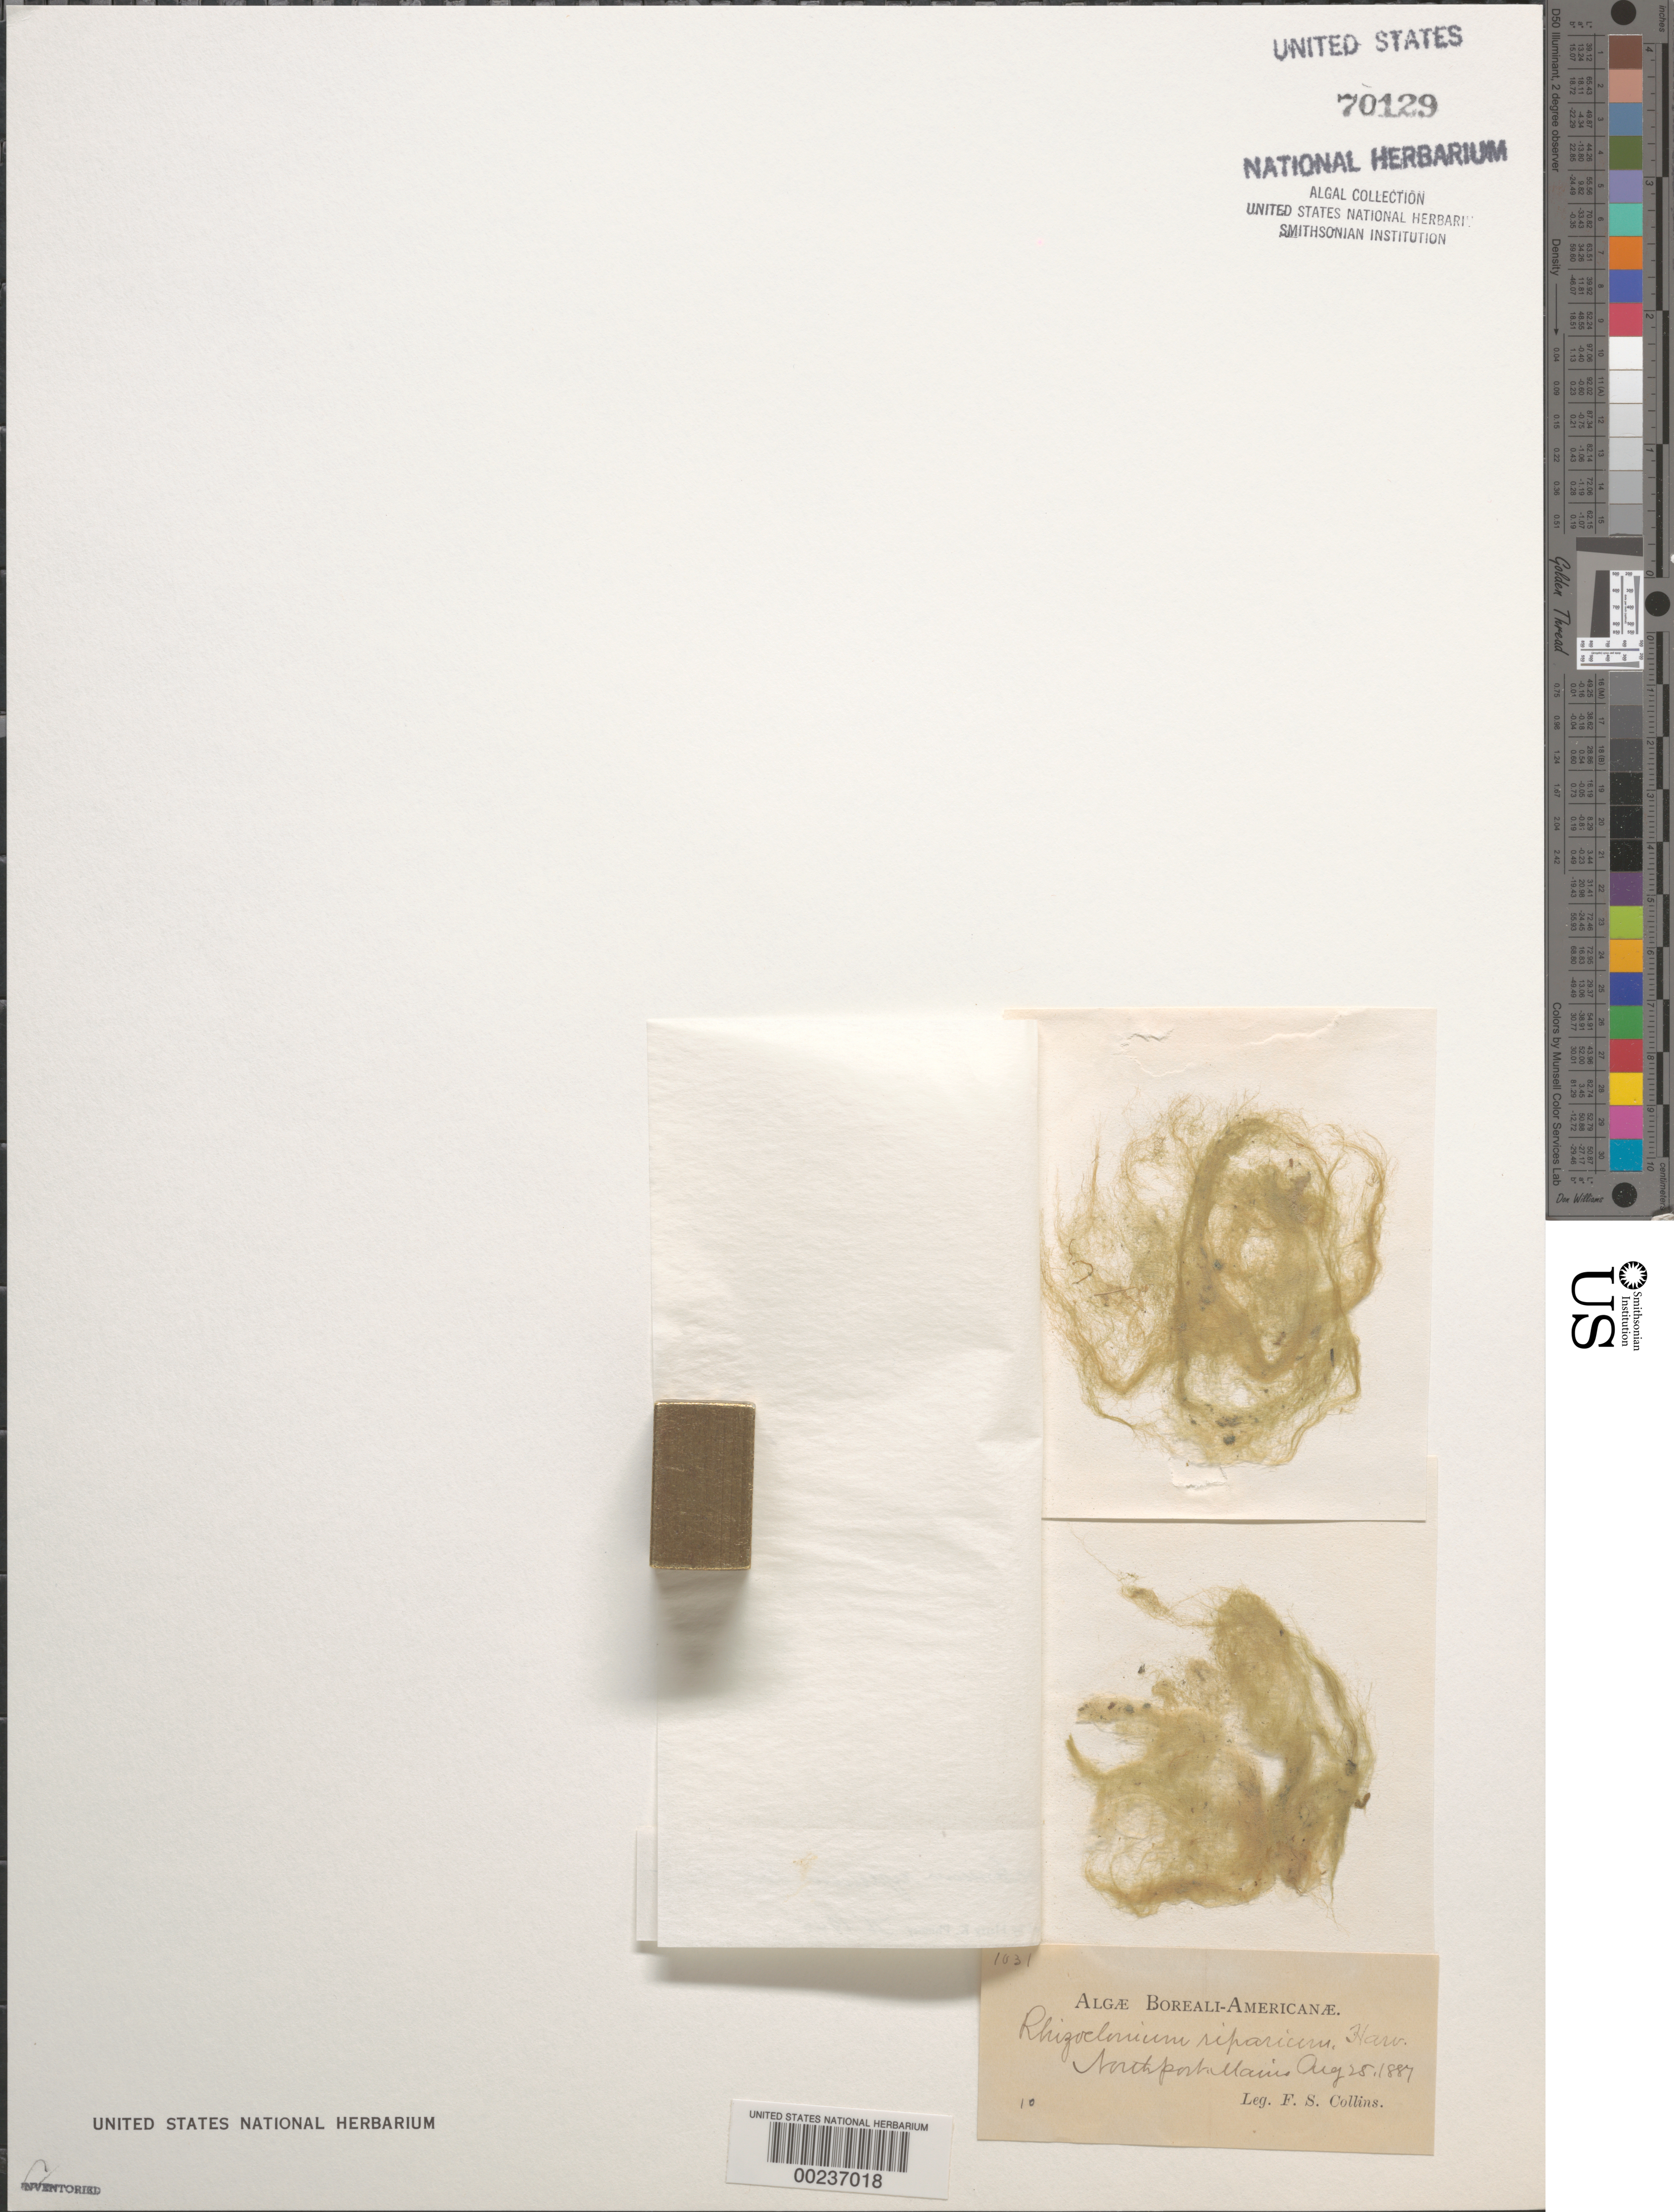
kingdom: Plantae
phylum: Chlorophyta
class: Ulvophyceae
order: Cladophorales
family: Cladophoraceae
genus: Rhizoclonium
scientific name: Rhizoclonium riparium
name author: (Roth) Harv.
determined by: Phinney, H. K.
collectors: F. Collins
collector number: FSC 1031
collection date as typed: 25 Aug 1887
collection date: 1887-08-25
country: United States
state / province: Maine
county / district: Waldo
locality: Northport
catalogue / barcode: US 70129